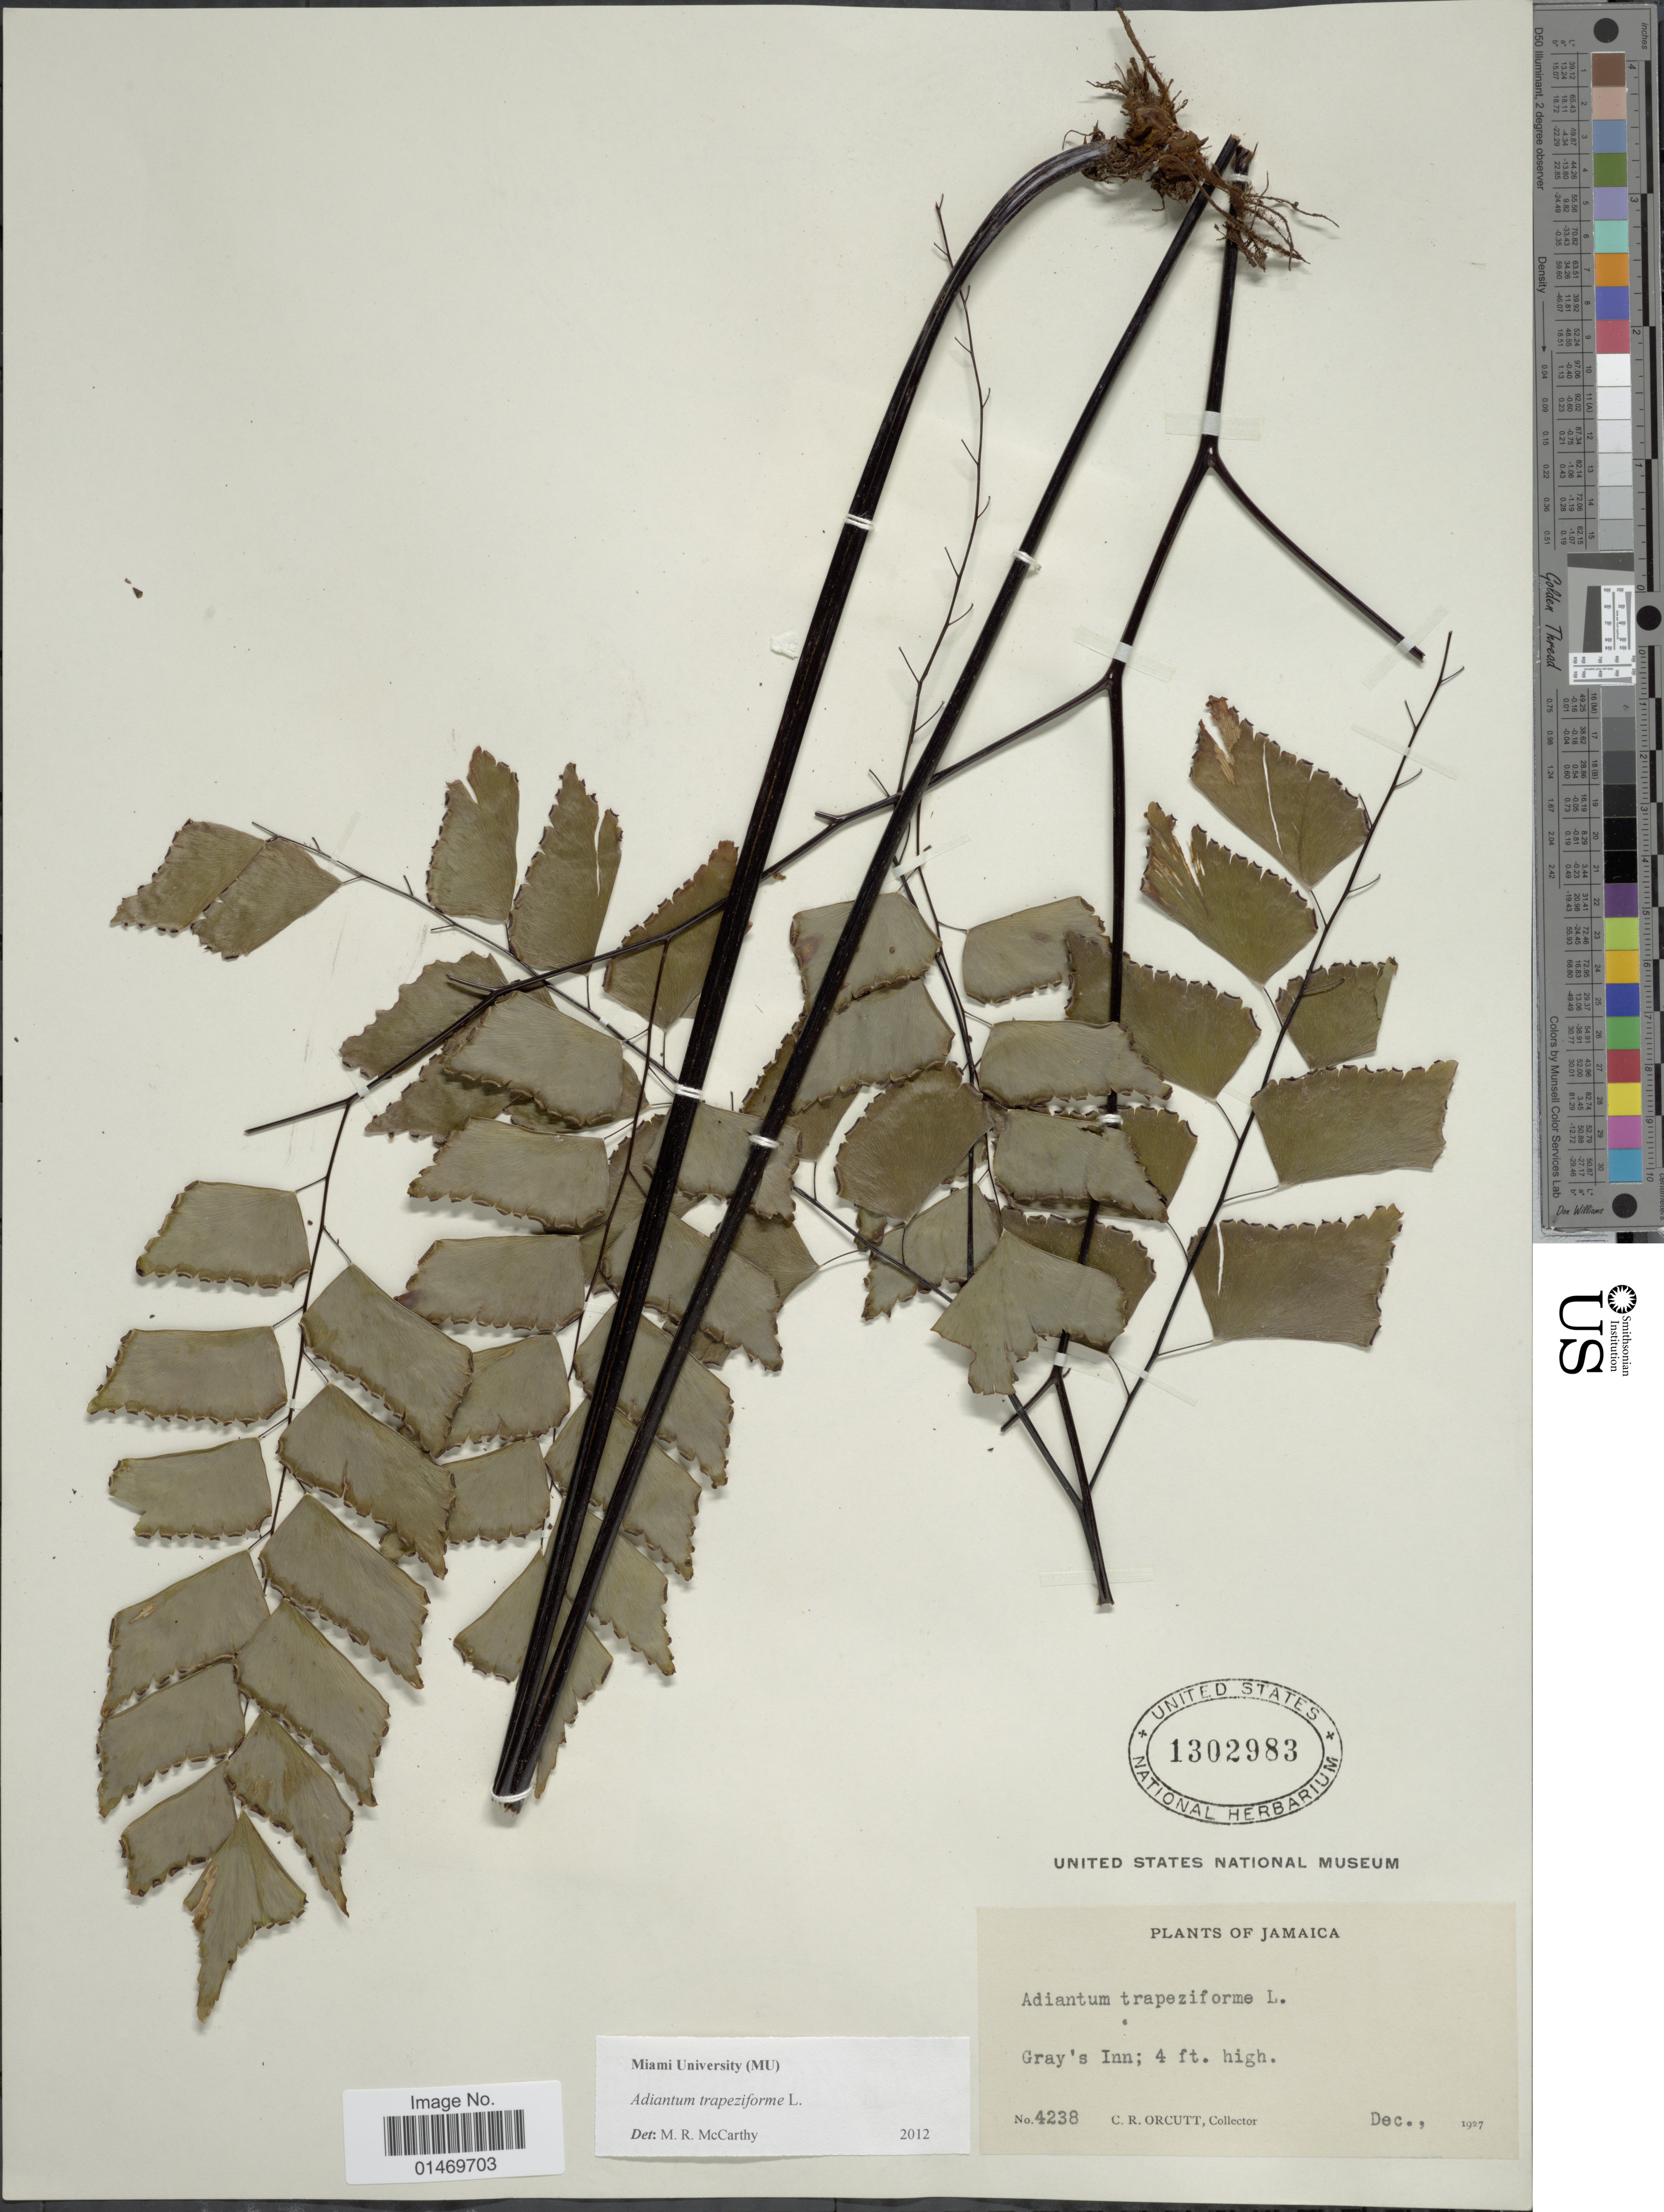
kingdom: Plantae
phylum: Tracheophyta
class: Polypodiopsida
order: Polypodiales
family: Pteridaceae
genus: Adiantum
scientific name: Adiantum trapeziforme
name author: L.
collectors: C. R. Orcutt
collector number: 4238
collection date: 1927-12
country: Jamaica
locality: Jamaica, Gray's Inn.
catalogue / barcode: US 1302983